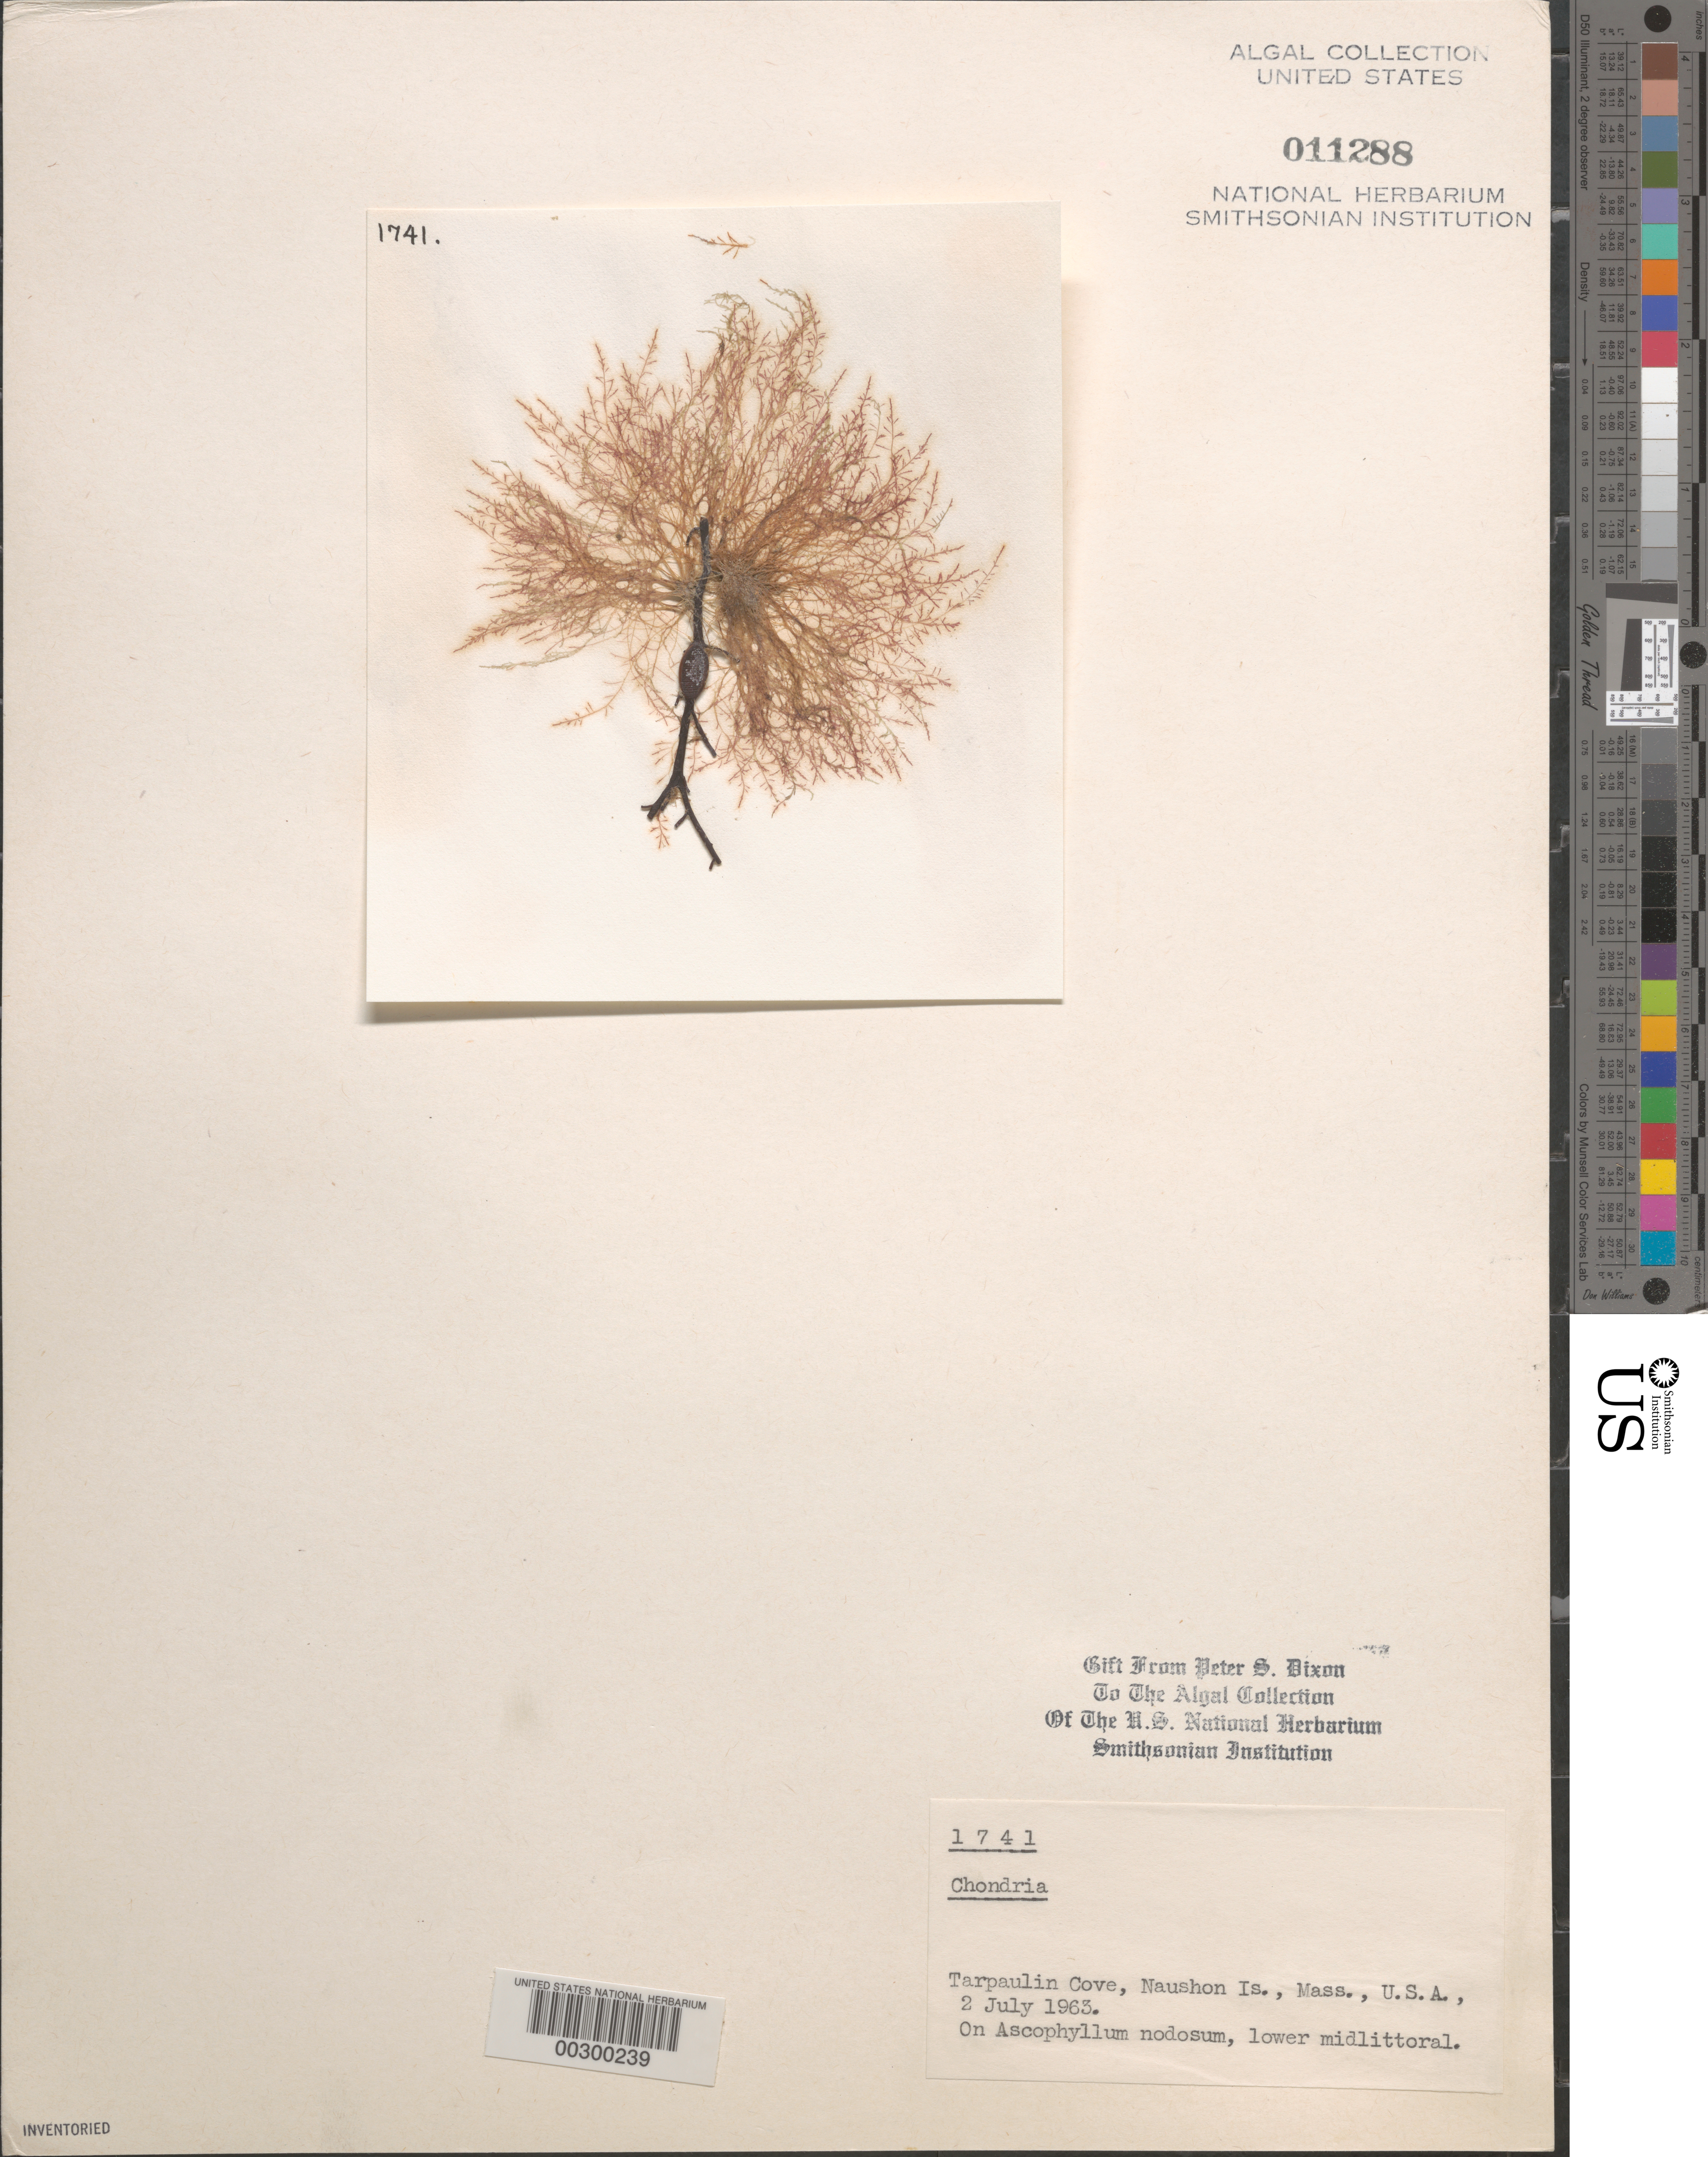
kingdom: Plantae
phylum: Rhodophyta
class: Florideophyceae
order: Ceramiales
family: Rhodomelaceae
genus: Chondria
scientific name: Chondria sp.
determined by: Dixon, P. S.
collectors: P. S. Dixon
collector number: PSD 1741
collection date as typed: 02 Jul 1963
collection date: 1963-07-02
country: United States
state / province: Massachusetts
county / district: Dukes County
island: Naushon Island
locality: Tarpaulin Cove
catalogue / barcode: US 11288